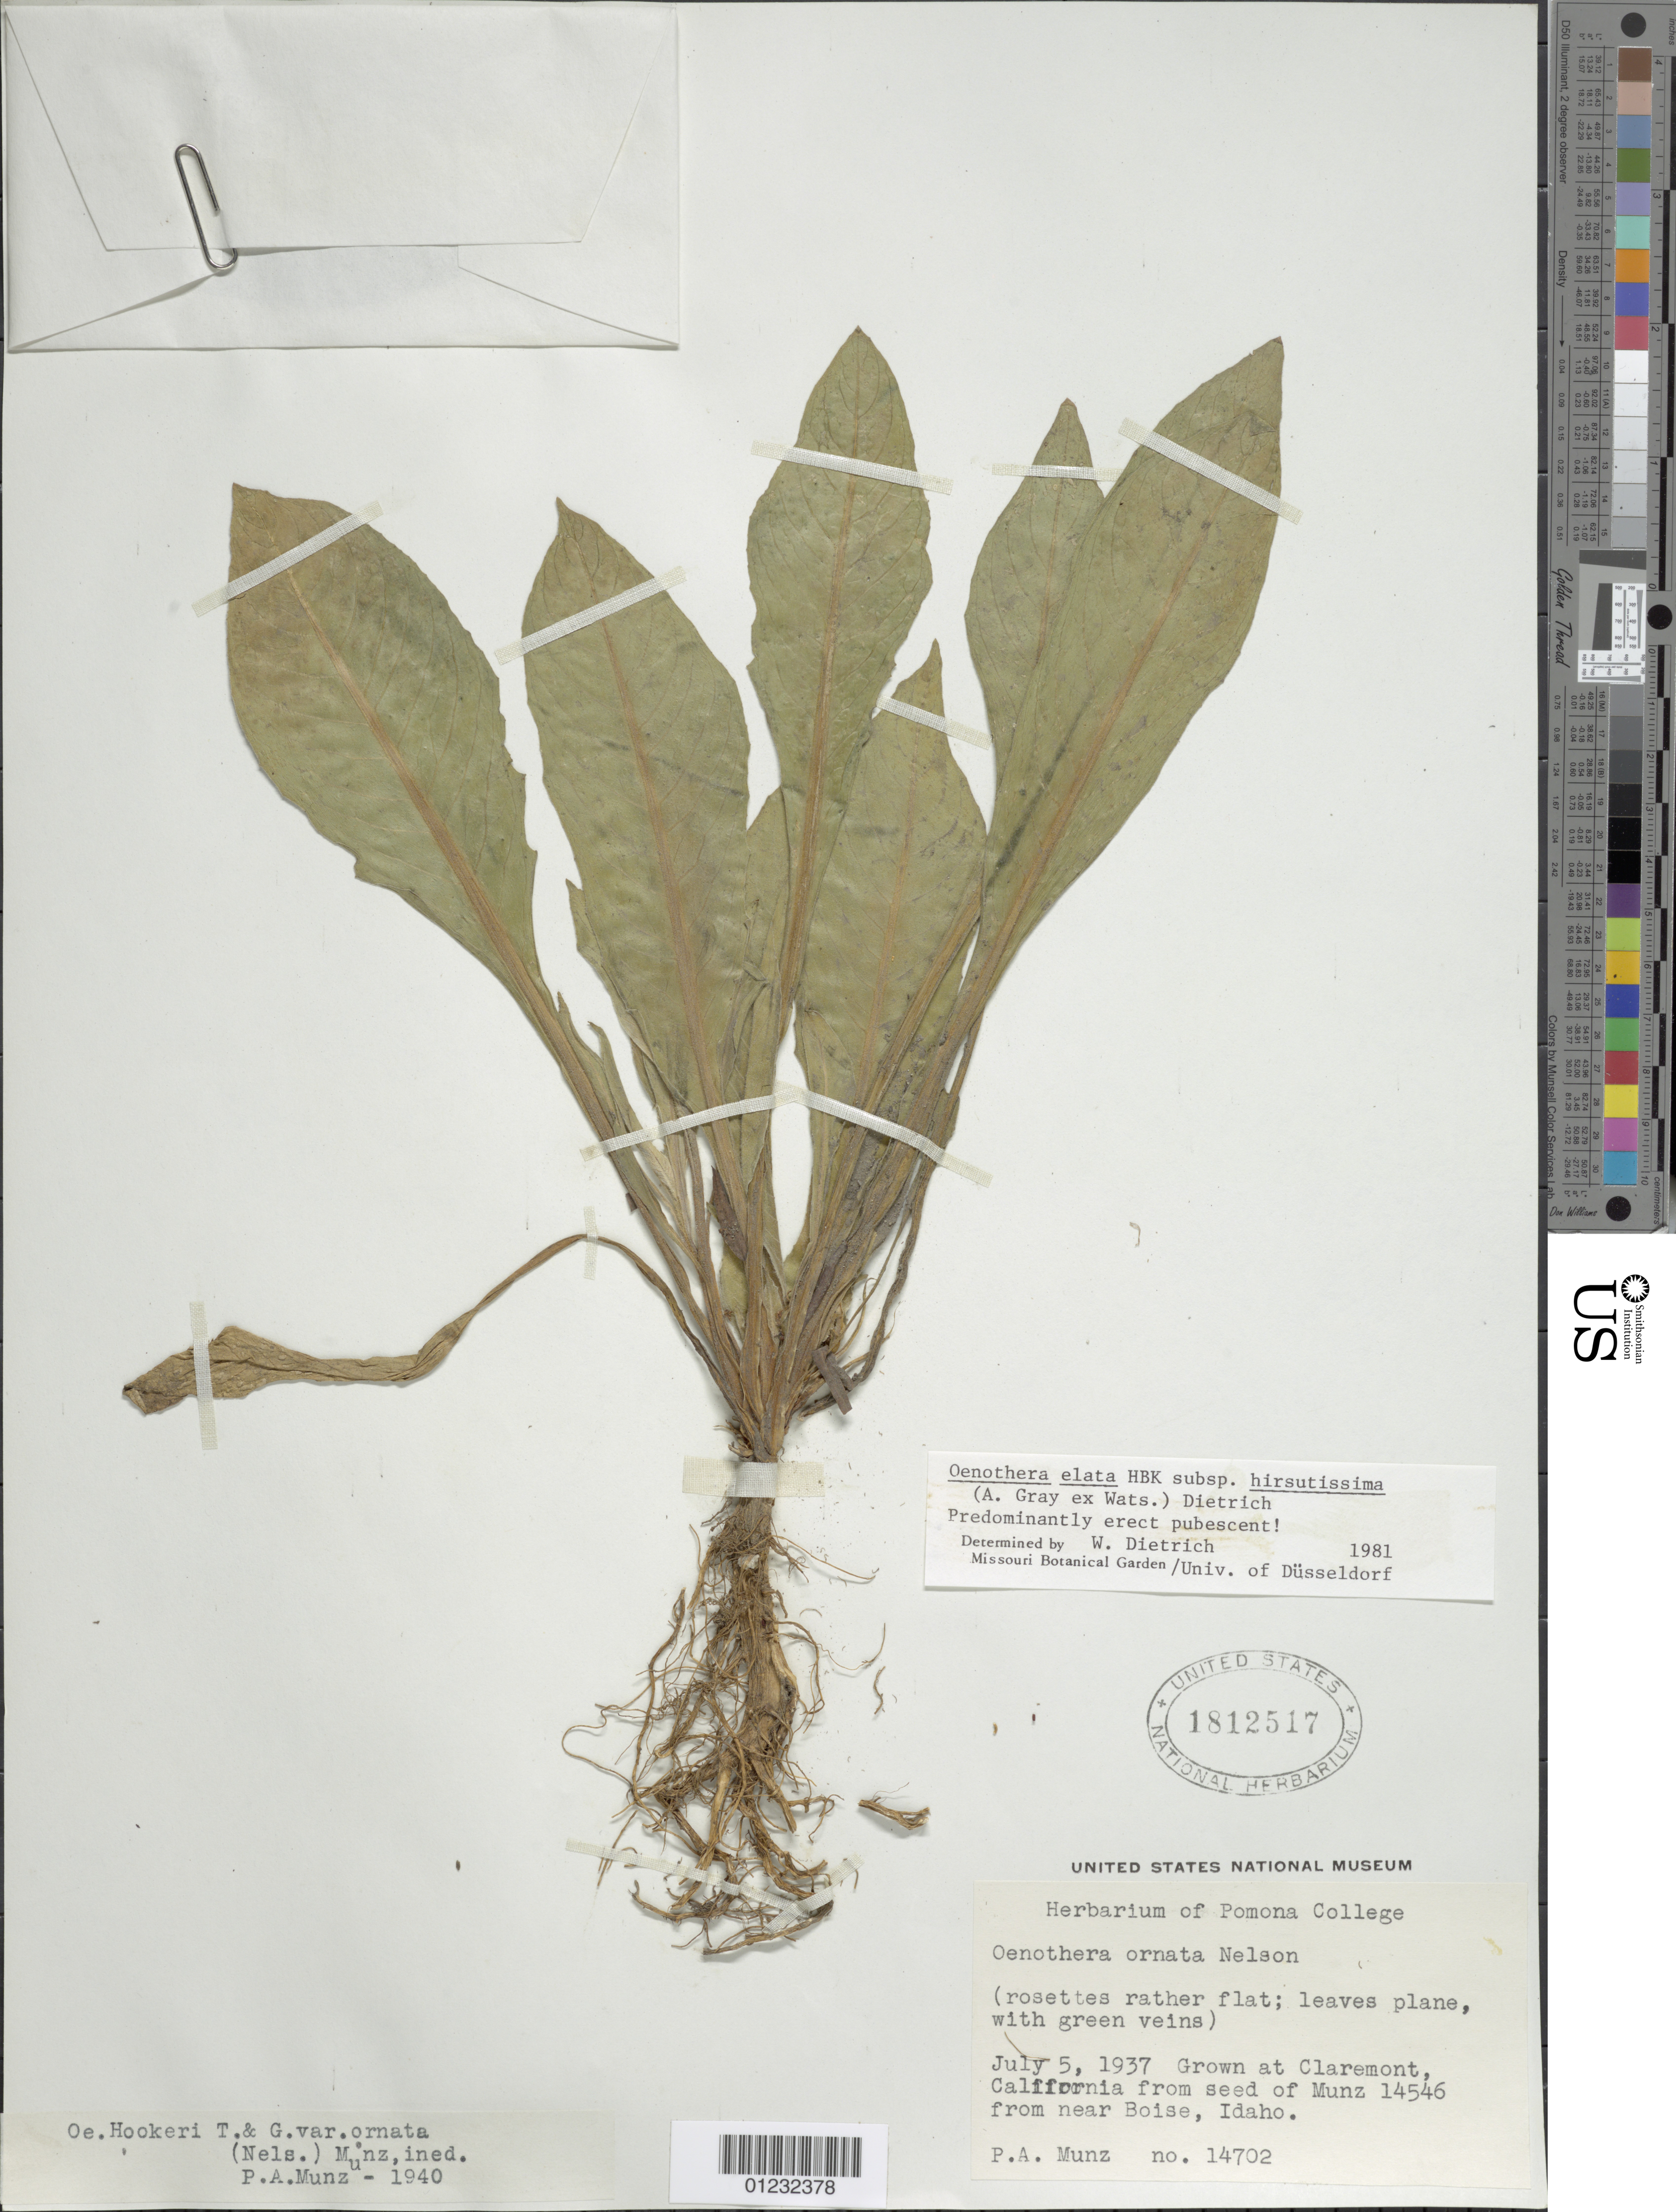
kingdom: Plantae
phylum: Tracheophyta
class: Magnoliopsida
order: Myrtales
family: Onagraceae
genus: Oenothera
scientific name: Oenothera elata subsp. hirsutissima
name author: (A. Gray ex S. Watson) W. Dietr.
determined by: Dietrich, W.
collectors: P. A. Munz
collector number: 14702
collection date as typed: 05 Jul 1937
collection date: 1937-07-05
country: United States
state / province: California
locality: Claremont.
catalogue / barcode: US 1812517